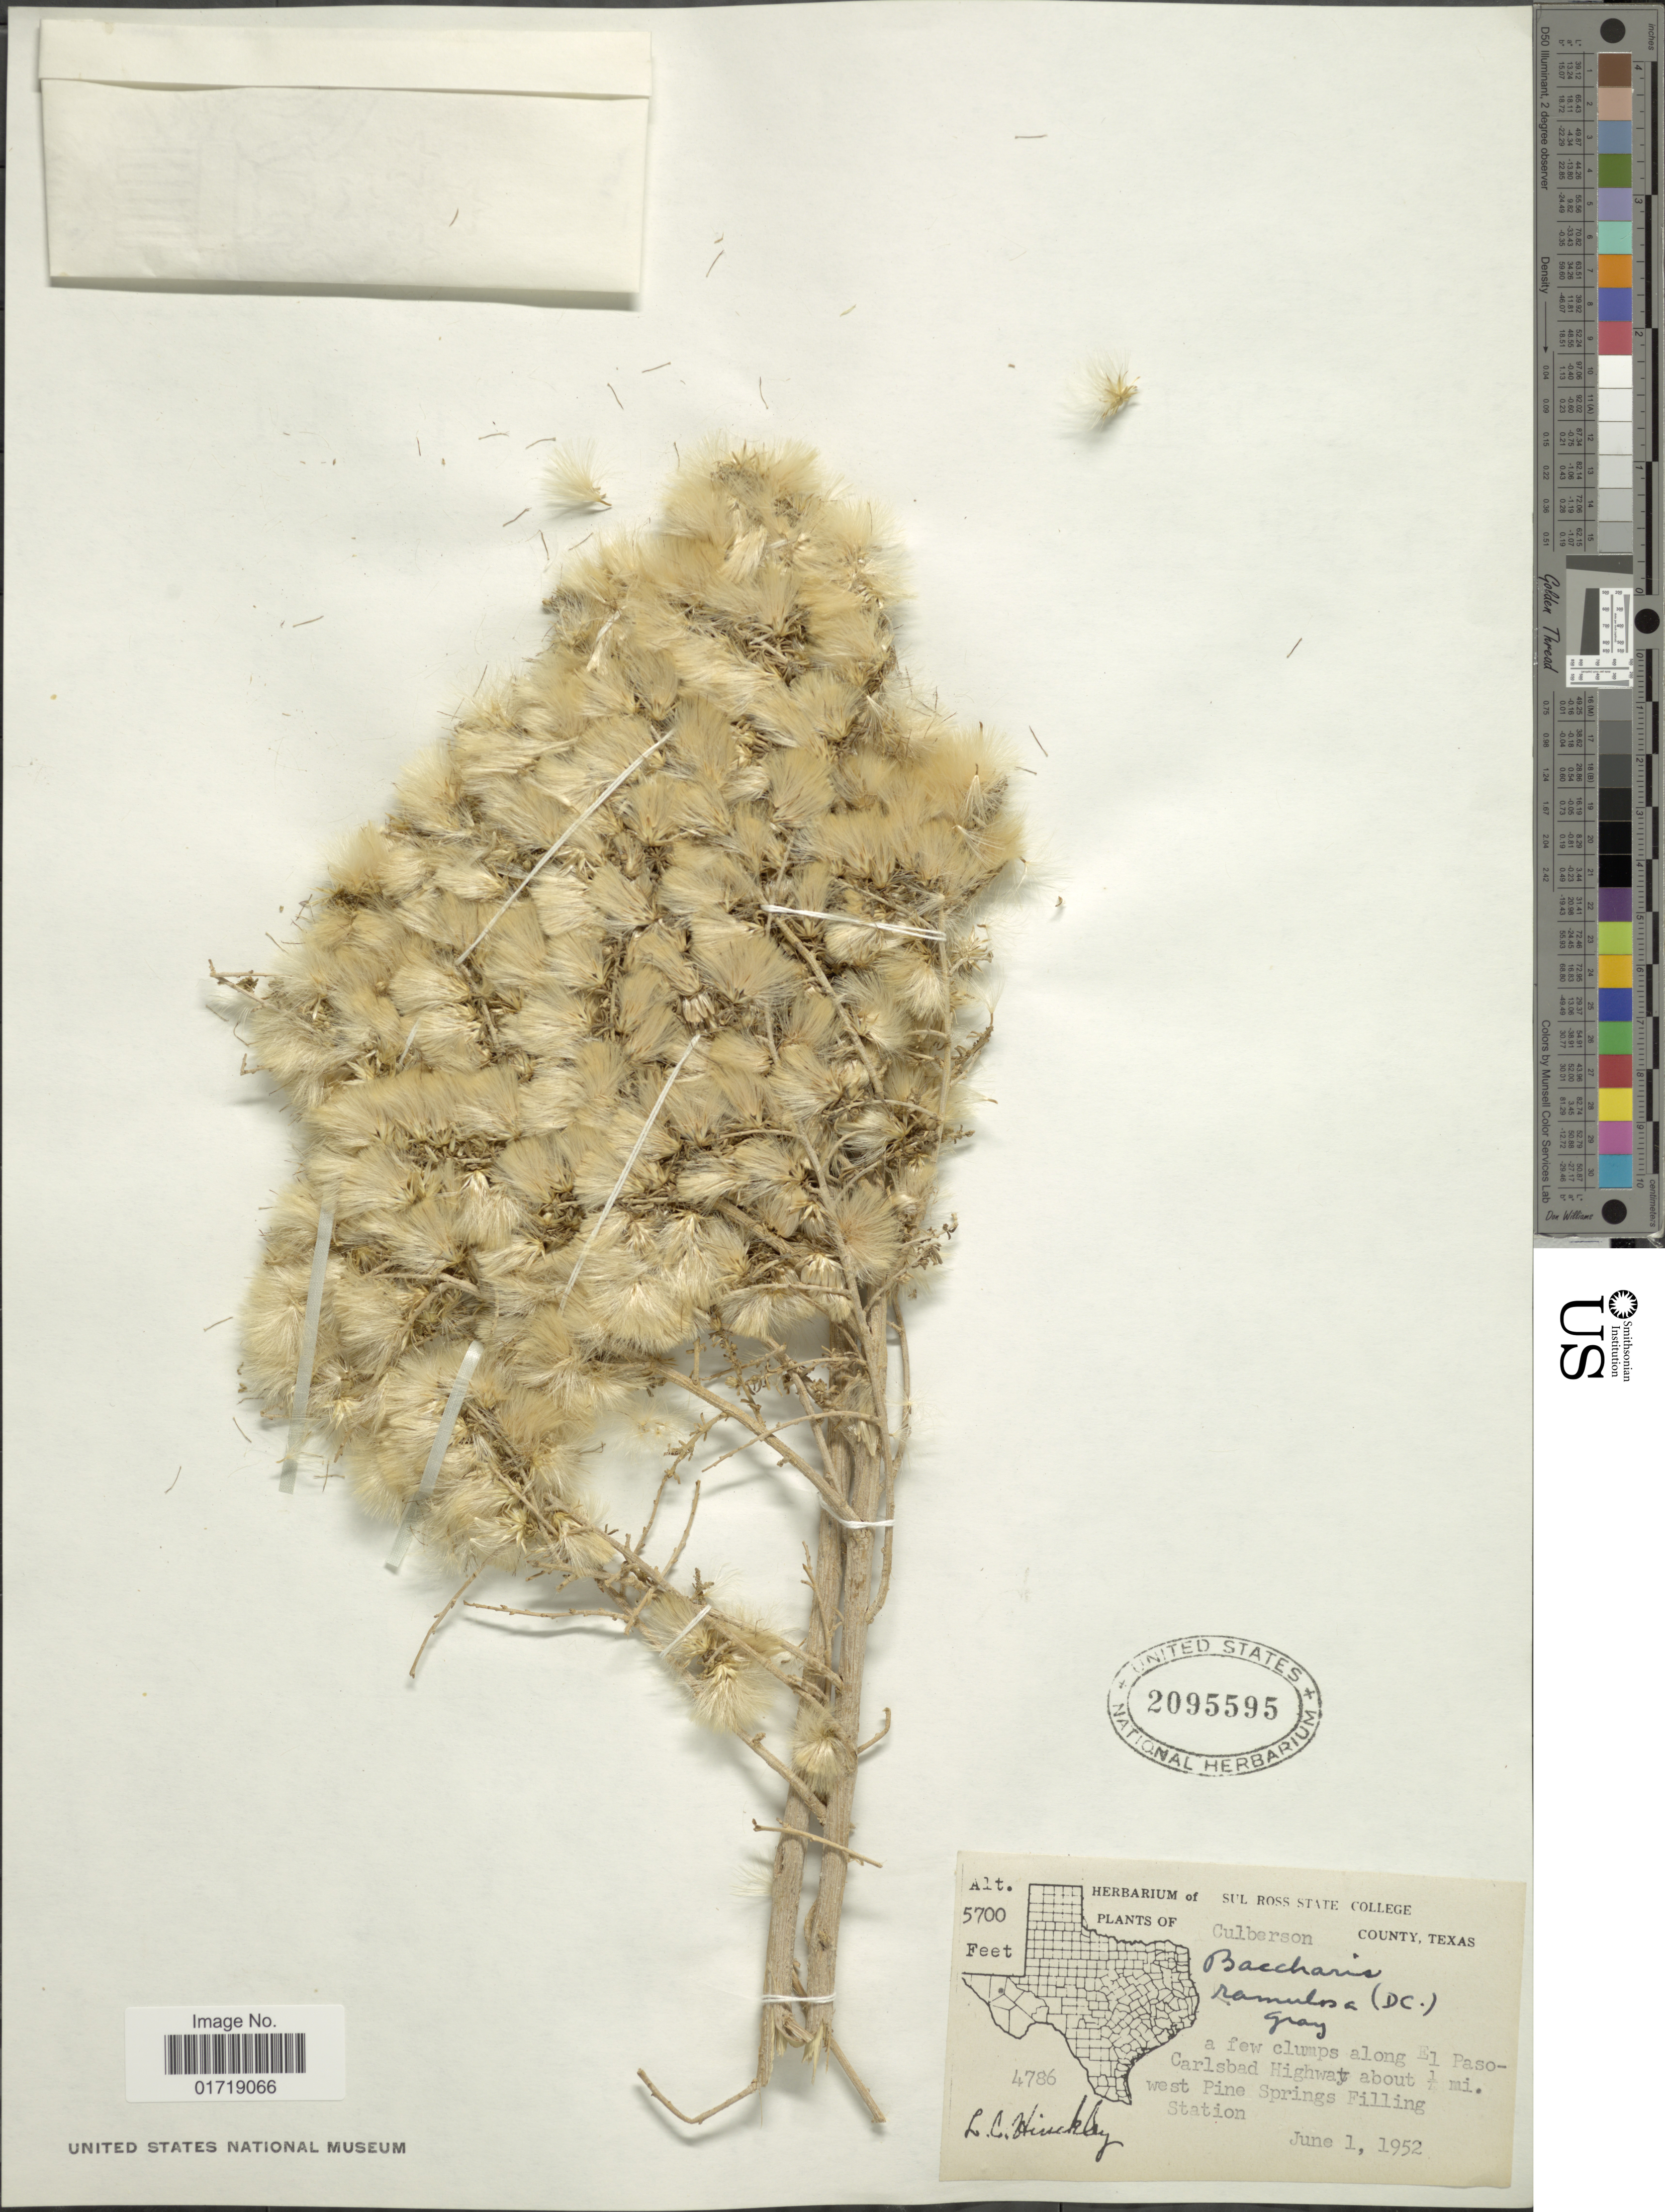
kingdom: Plantae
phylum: Tracheophyta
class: Magnoliopsida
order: Asterales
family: Asteraceae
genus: Baccharis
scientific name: Baccharis pteronioides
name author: DC.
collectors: L. Hinkley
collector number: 4786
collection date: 1952-06-01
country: United States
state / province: Texas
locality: Culberson County, Texas, a few clumps along El Paso Carlsbad Highway about ¼ mi. west Pine Springs Filling Station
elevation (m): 1737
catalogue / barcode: US 209559